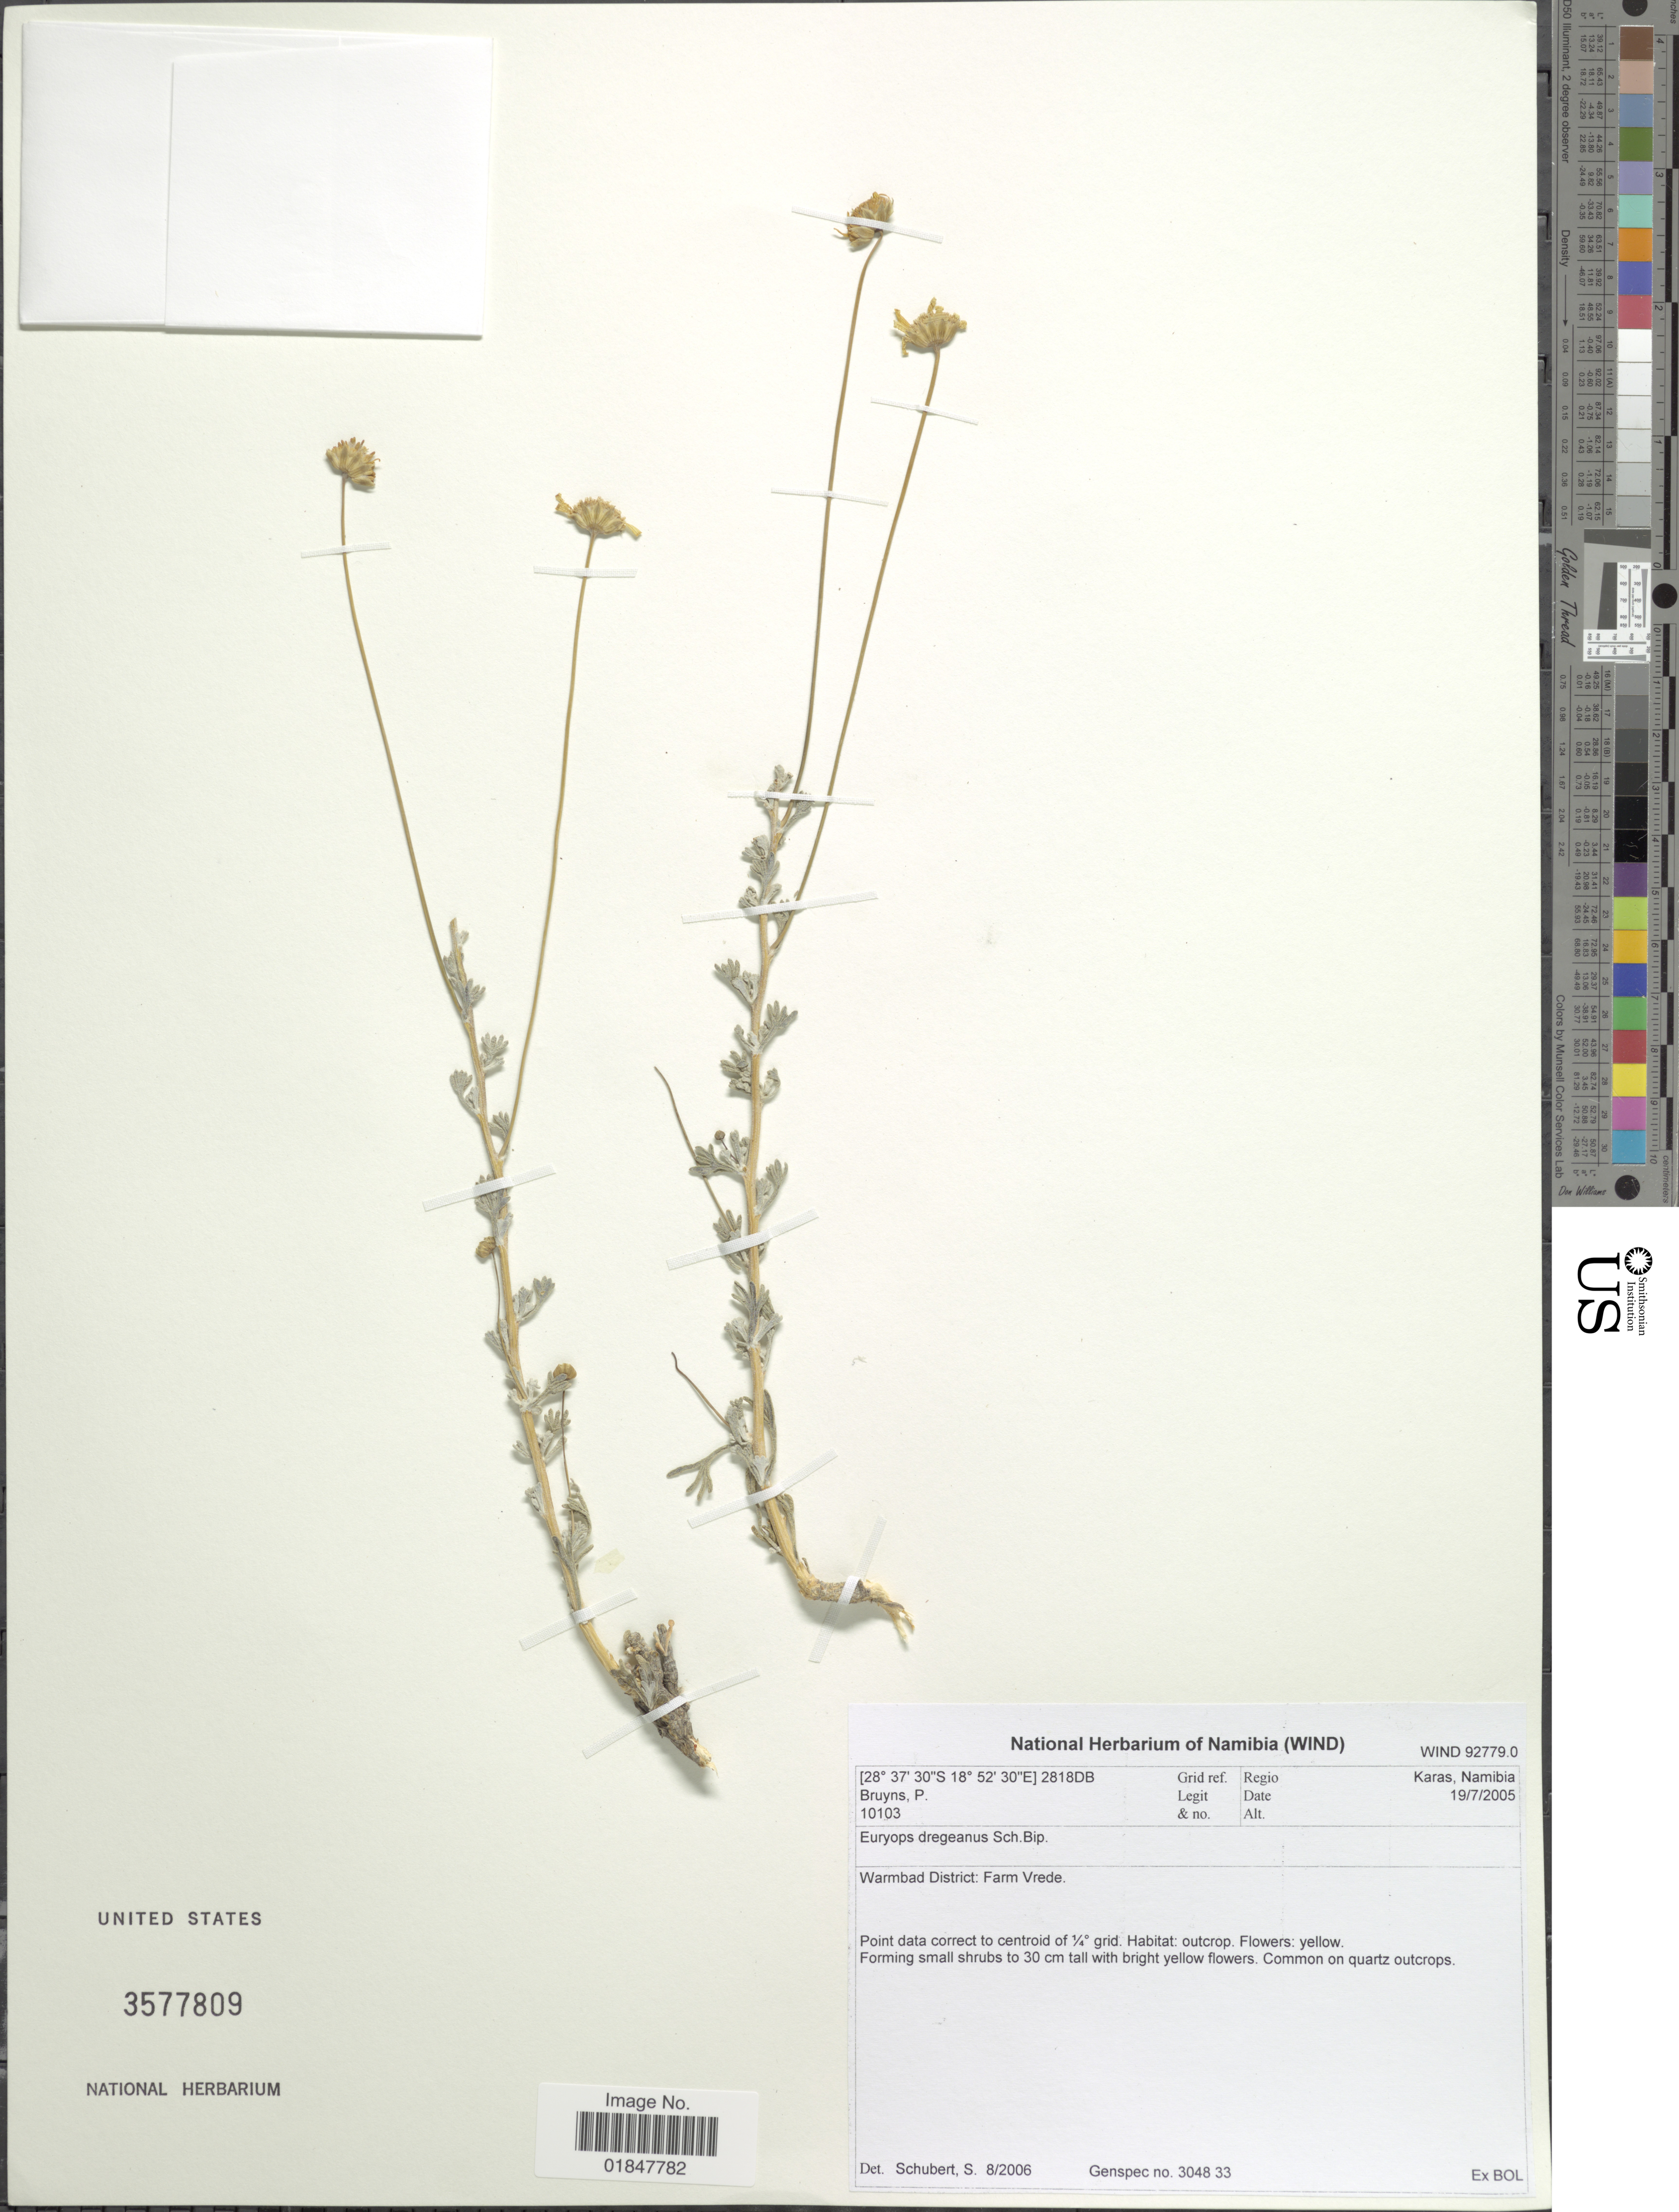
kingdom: Plantae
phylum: Tracheophyta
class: Magnoliopsida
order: Asterales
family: Asteraceae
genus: Euryops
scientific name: Euryops dregeanus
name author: Sch. Bip.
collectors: P. Bruyns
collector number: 10103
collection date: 2005-07-19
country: Namibia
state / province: Karas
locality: Warmbad District: Farm Vrede 2818DB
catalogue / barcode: US 3577809